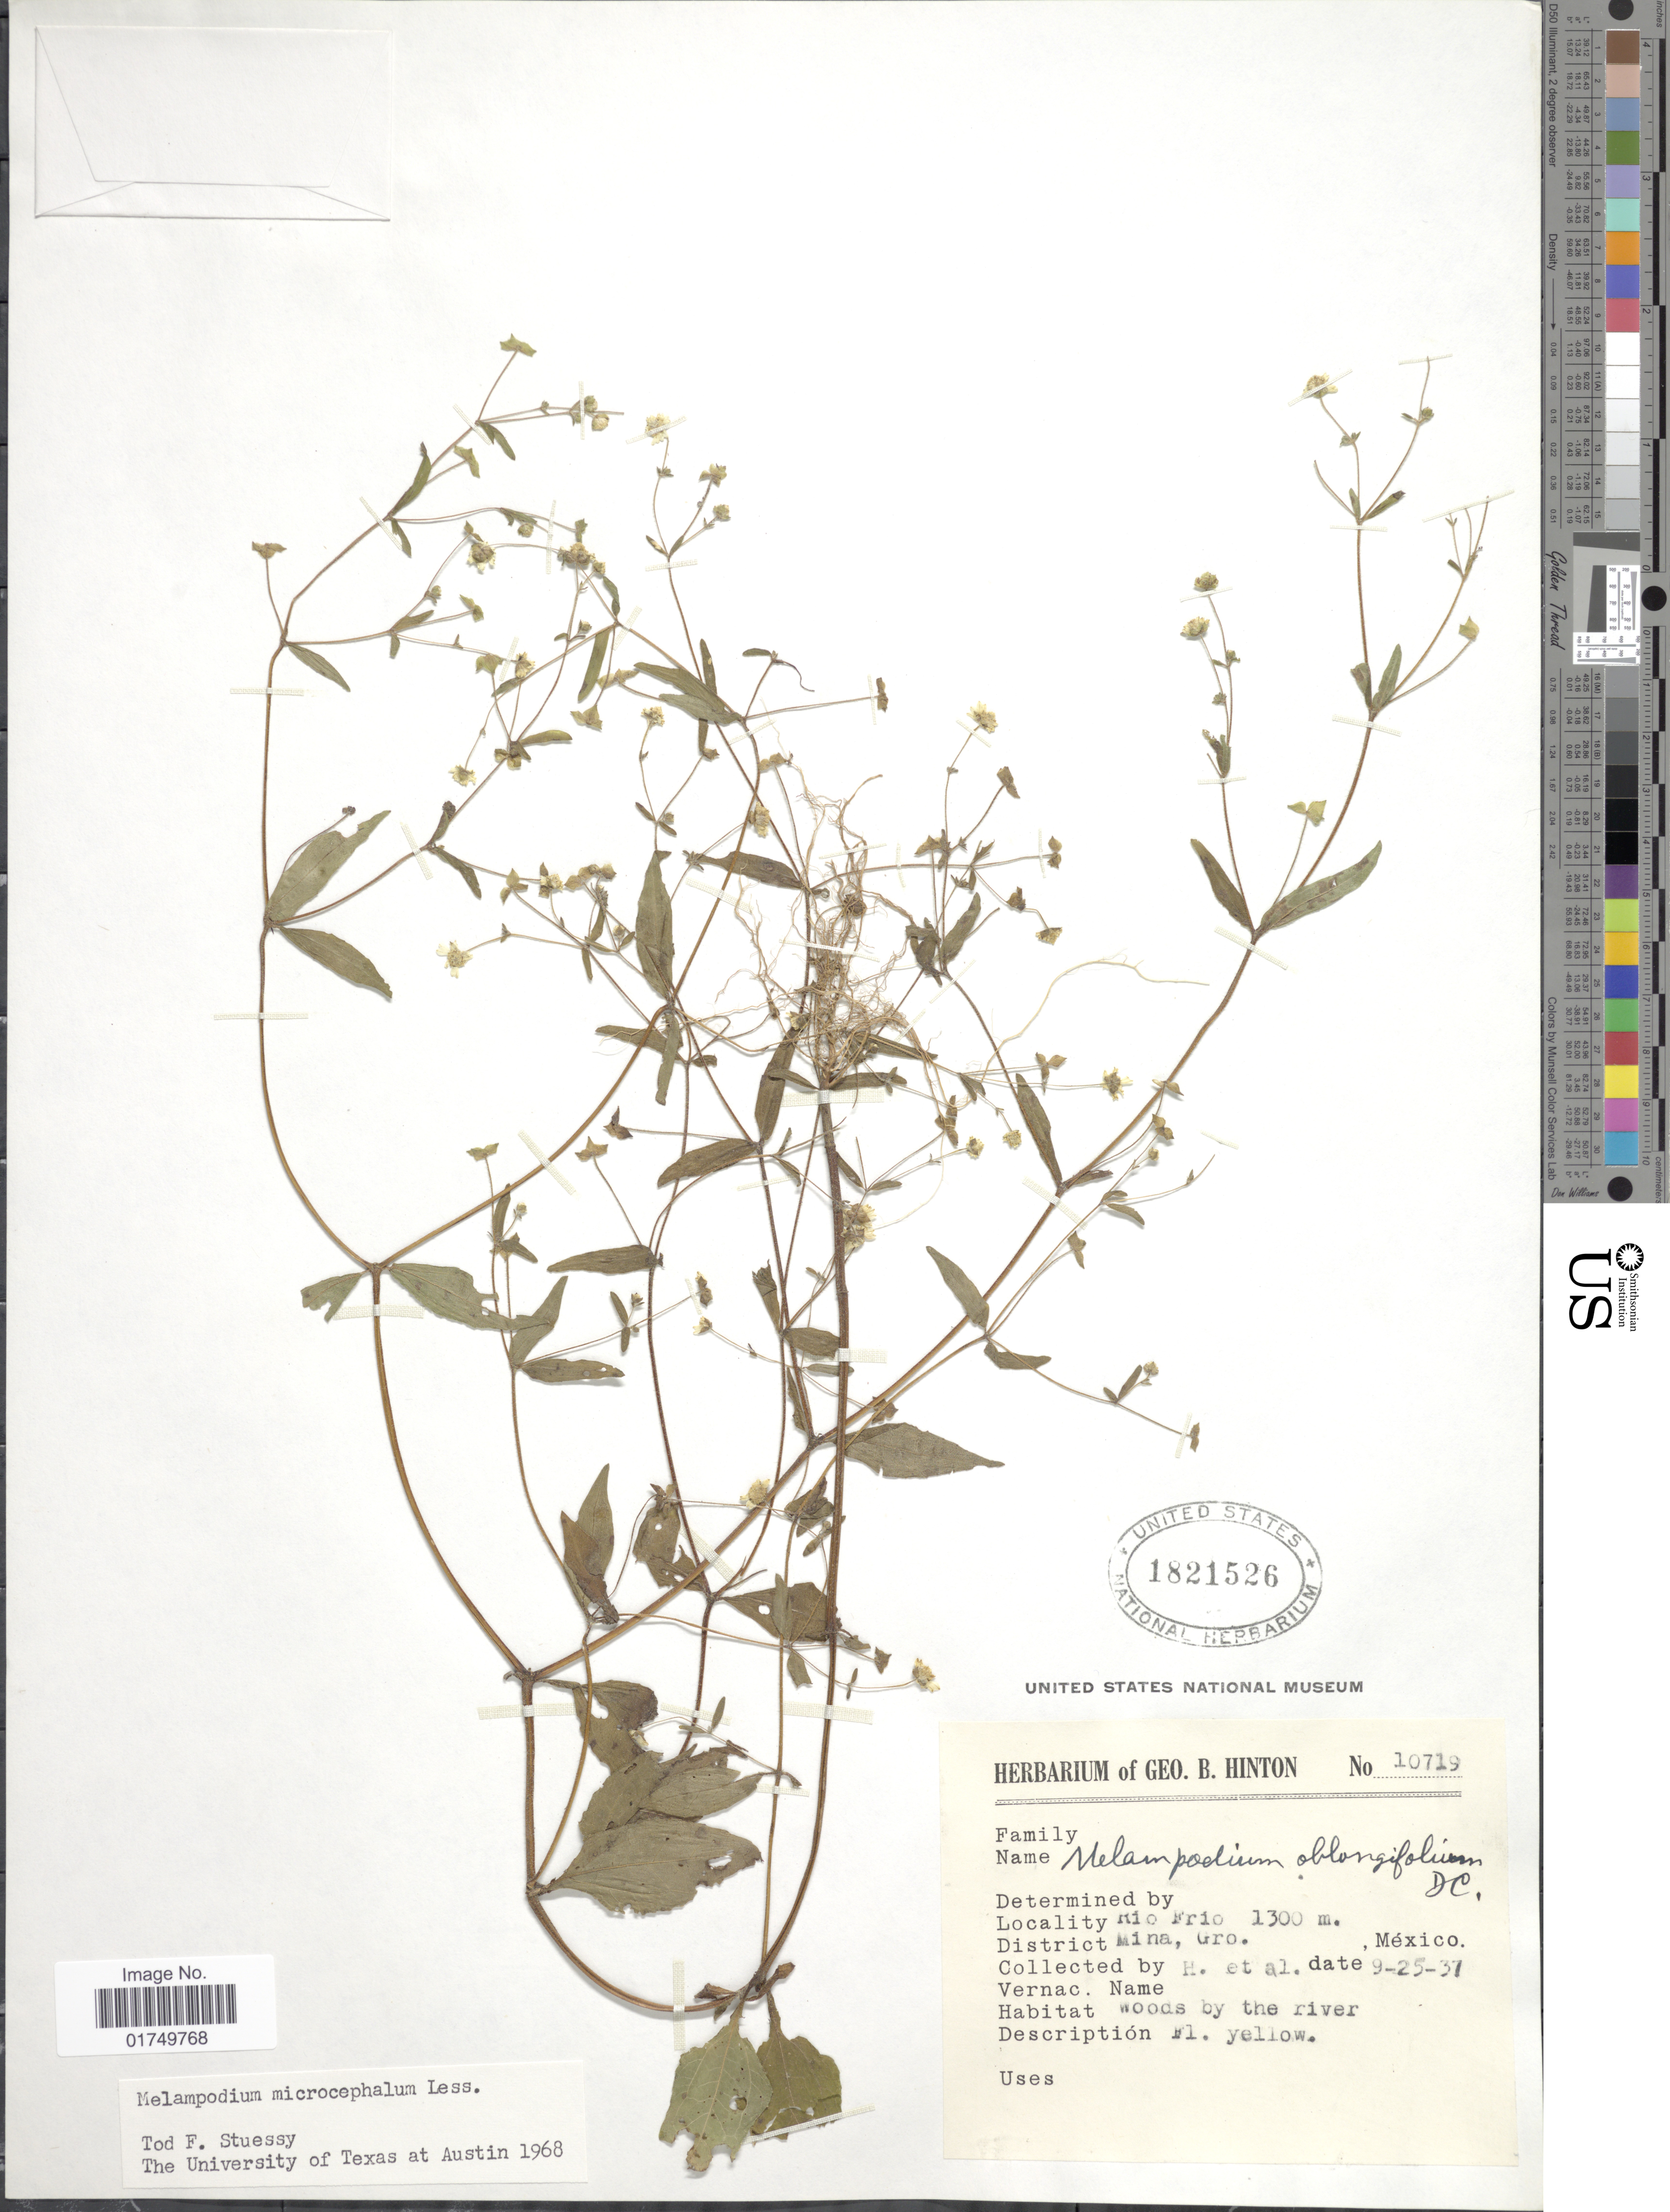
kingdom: Plantae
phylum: Tracheophyta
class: Magnoliopsida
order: Asterales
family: Asteraceae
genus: Melampodium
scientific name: Melampodium microcephalum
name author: Less.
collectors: G. B. Hinton & et al.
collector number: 10719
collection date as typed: Transcribed d/m/y: 25/9/37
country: Mexico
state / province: Guerrero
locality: Rio Frio. District Mina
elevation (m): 1300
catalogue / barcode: US 1821526